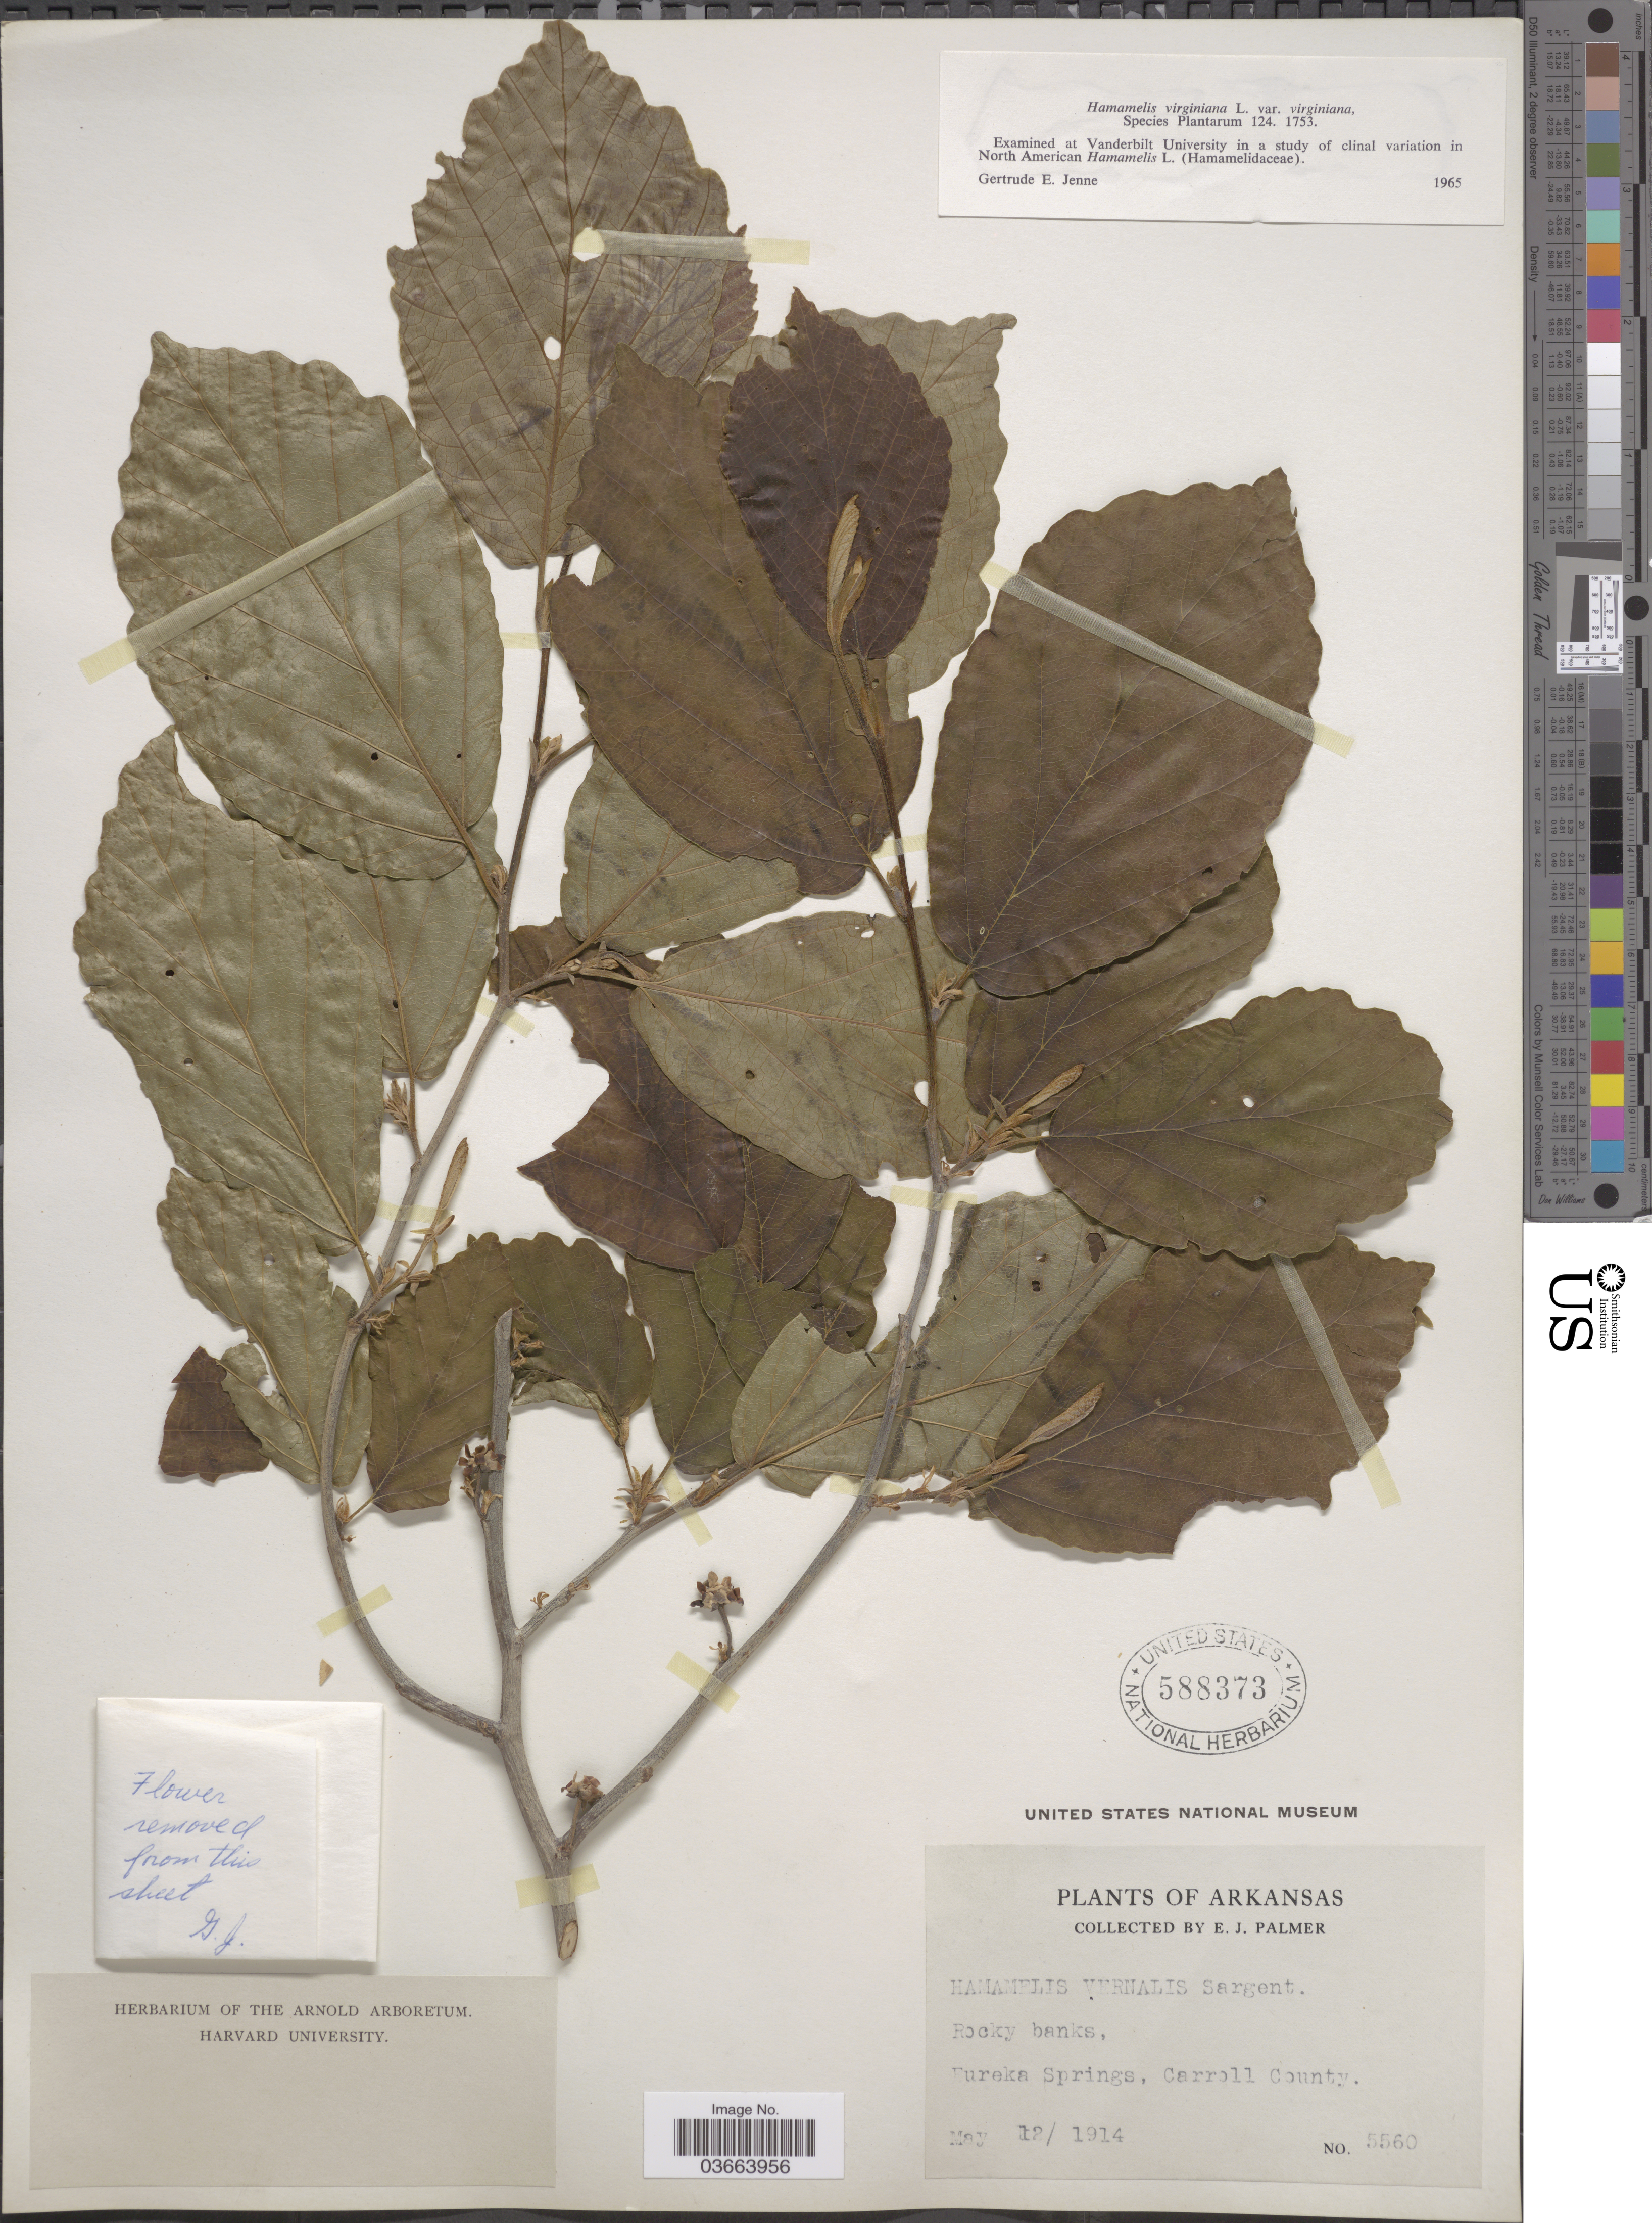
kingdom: Plantae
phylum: Tracheophyta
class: Magnoliopsida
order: Saxifragales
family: Hamamelidaceae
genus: Hamamelis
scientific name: Hamamelis virginiana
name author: L.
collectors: E. J. Palmer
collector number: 5560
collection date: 1914-05-12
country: United States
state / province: Arkansas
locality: Rocky banks. Eureka Springs, Carroll County.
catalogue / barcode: US 588373